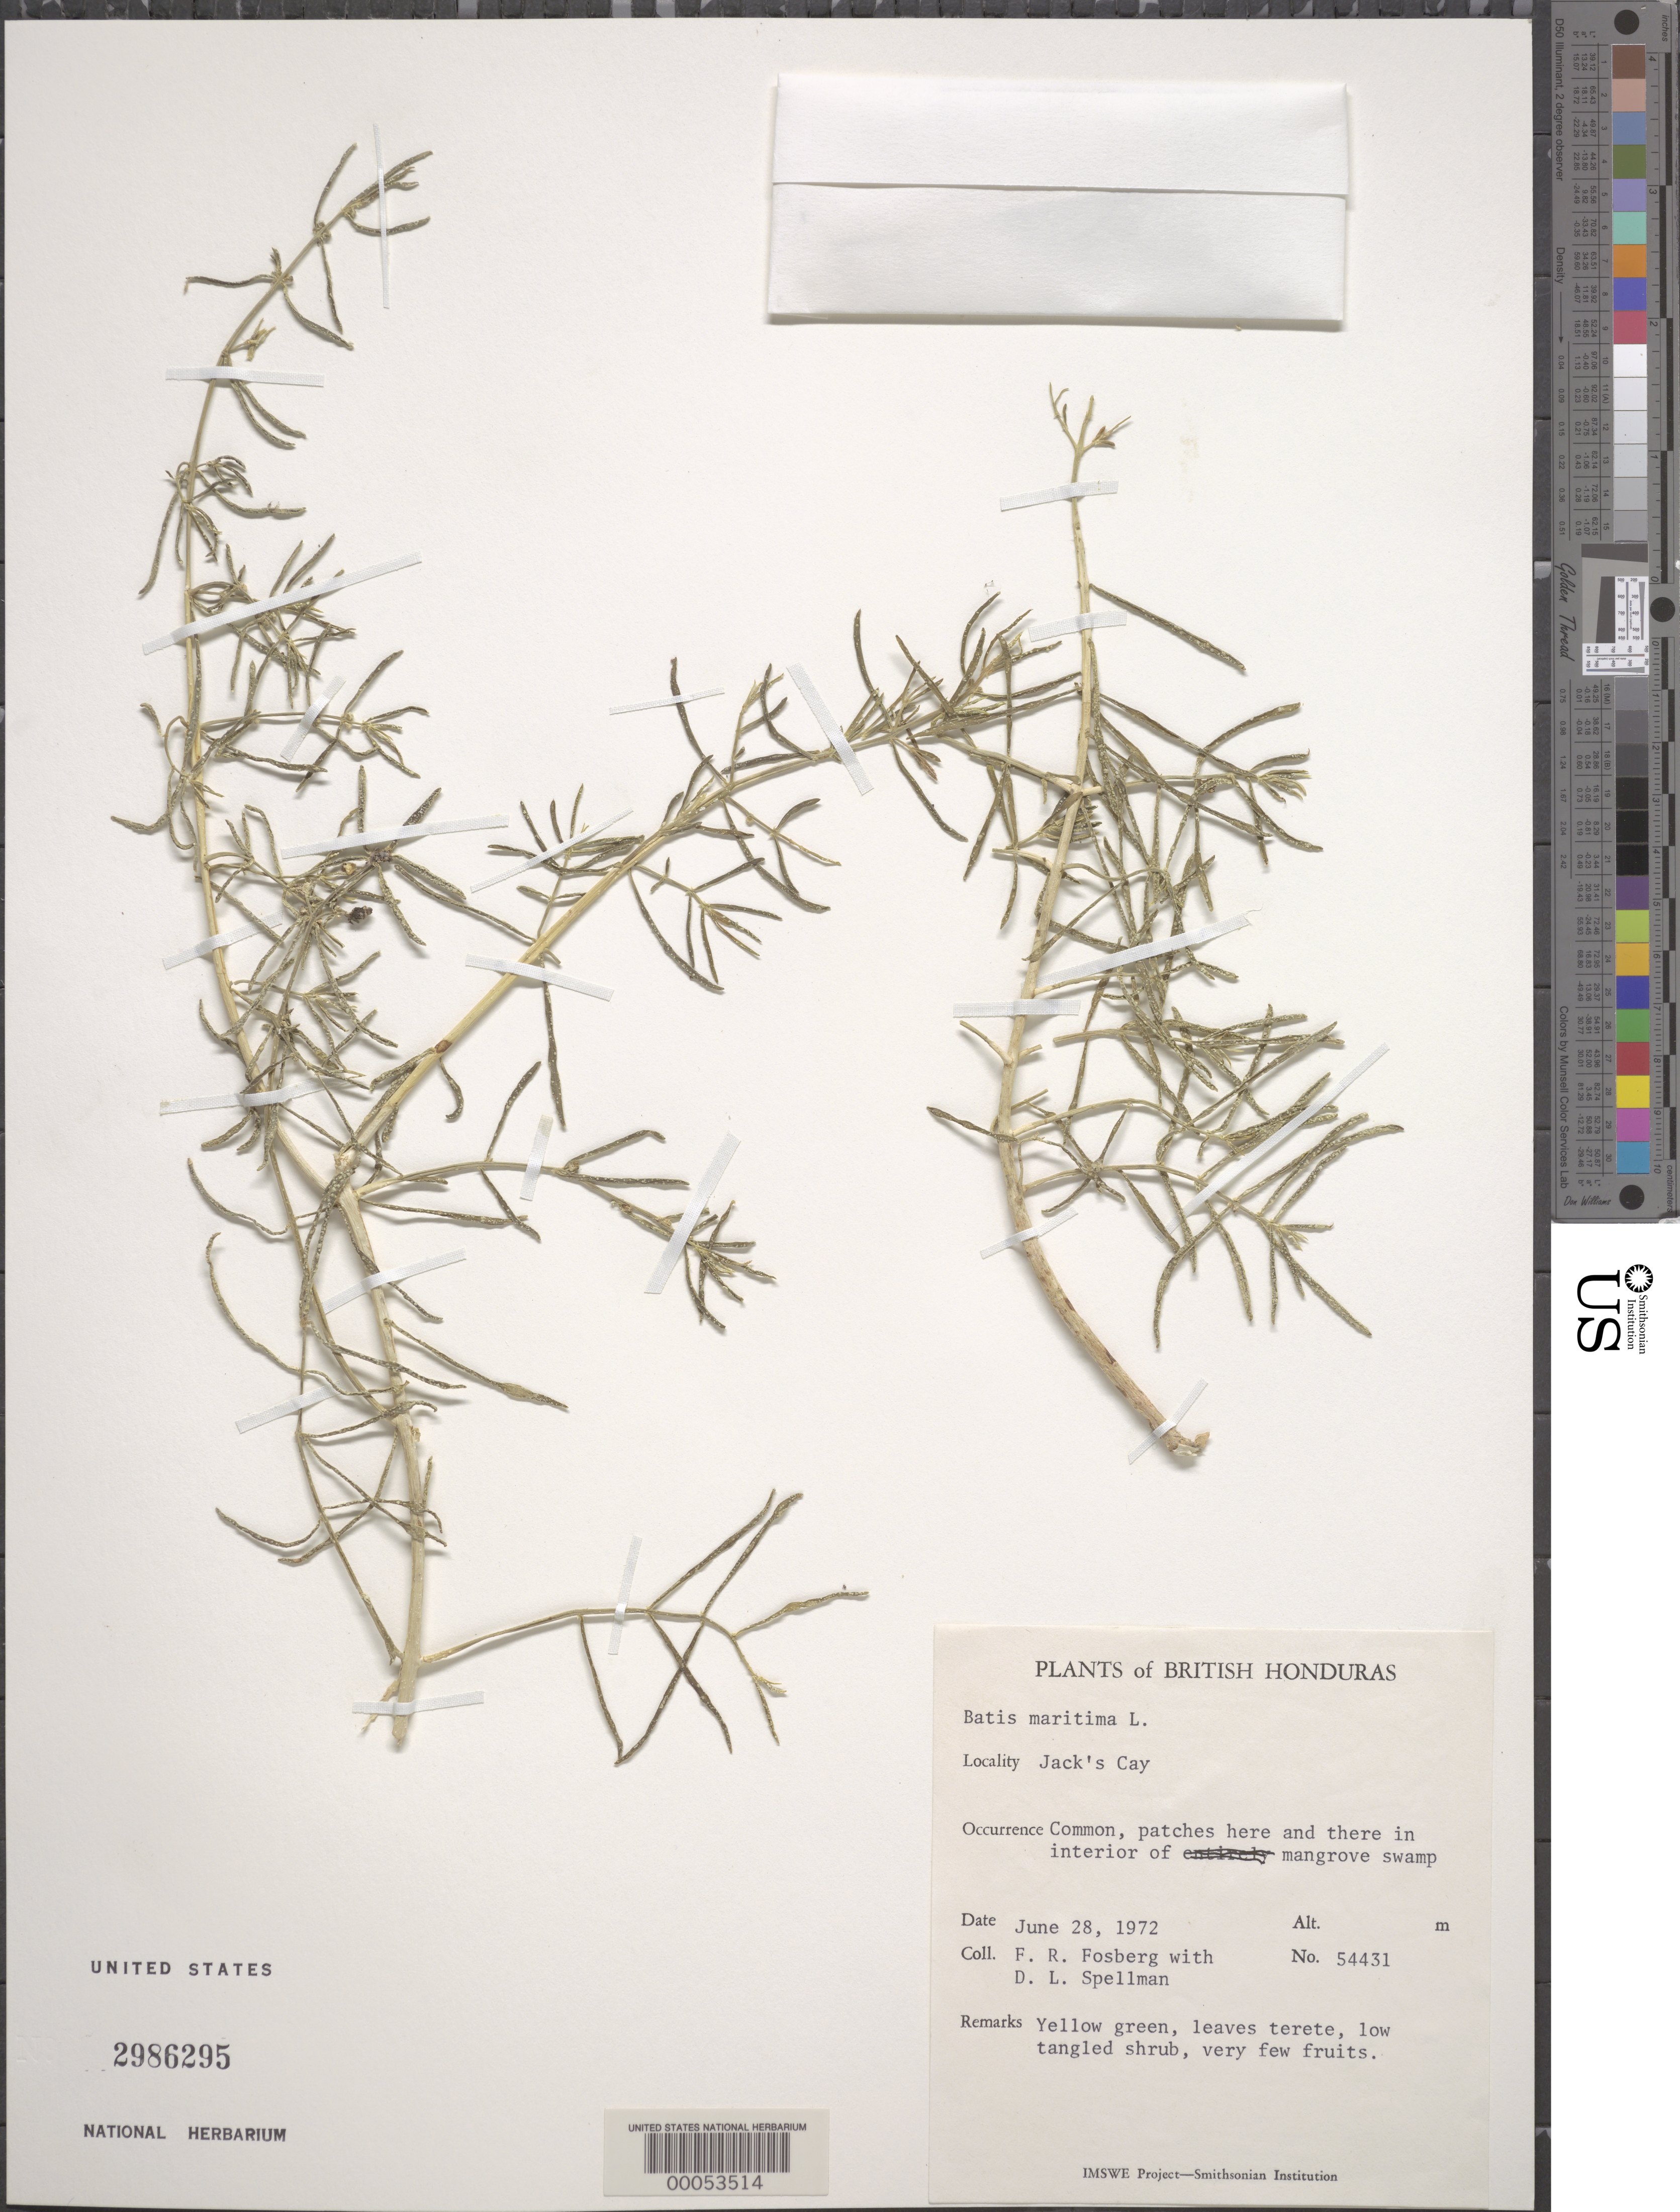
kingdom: Plantae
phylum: Tracheophyta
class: Magnoliopsida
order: Brassicales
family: Bataceae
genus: Batis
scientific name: Batis maritima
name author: L.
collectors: F. R. Fosberg & D. L. Spellman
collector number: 54431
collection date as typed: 28 Jun 1972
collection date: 1972-06-28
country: Belize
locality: Jack's Cay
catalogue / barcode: US 2986295